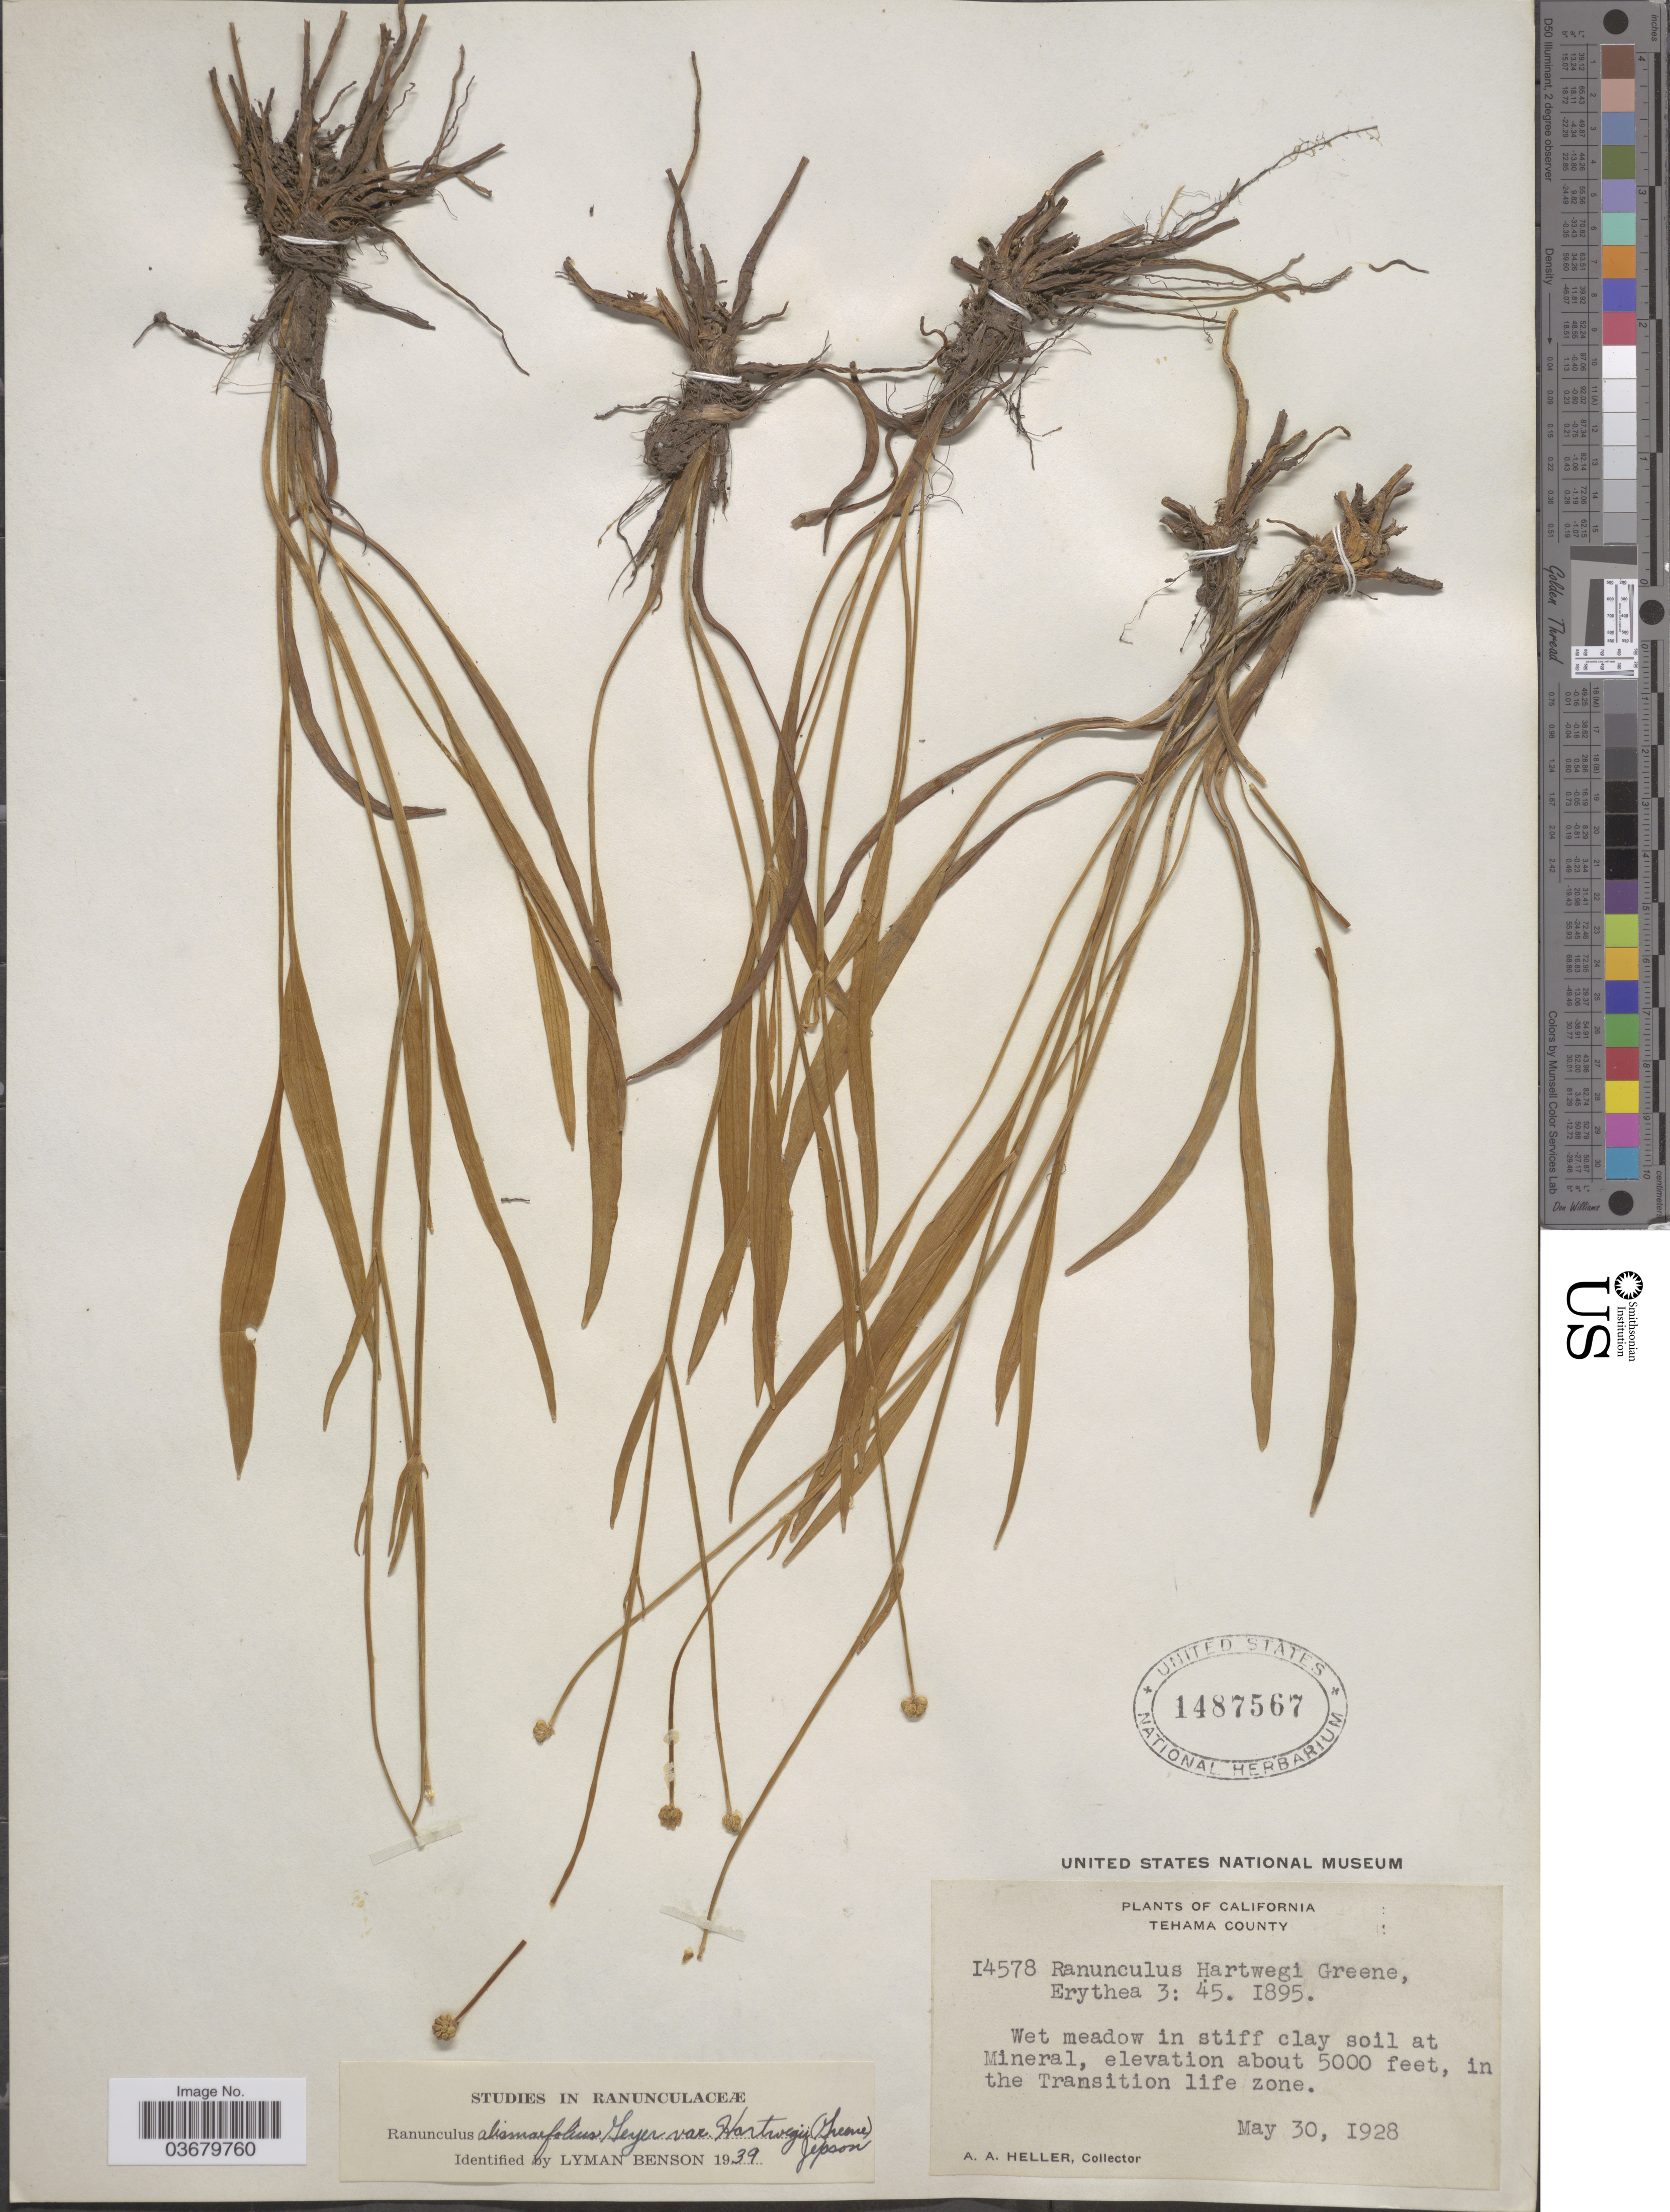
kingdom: Plantae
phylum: Tracheophyta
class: Magnoliopsida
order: Ranunculales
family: Ranunculaceae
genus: Ranunculus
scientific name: Ranunculus alismifolius var. hartwegii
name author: (Greene) Jeps.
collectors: A. A. Heller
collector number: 14578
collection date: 1928-05-30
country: United States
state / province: California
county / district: Tehama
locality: Tehama County. At Mineral, in the Transition Life Zone.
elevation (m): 1524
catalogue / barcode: US 1487567